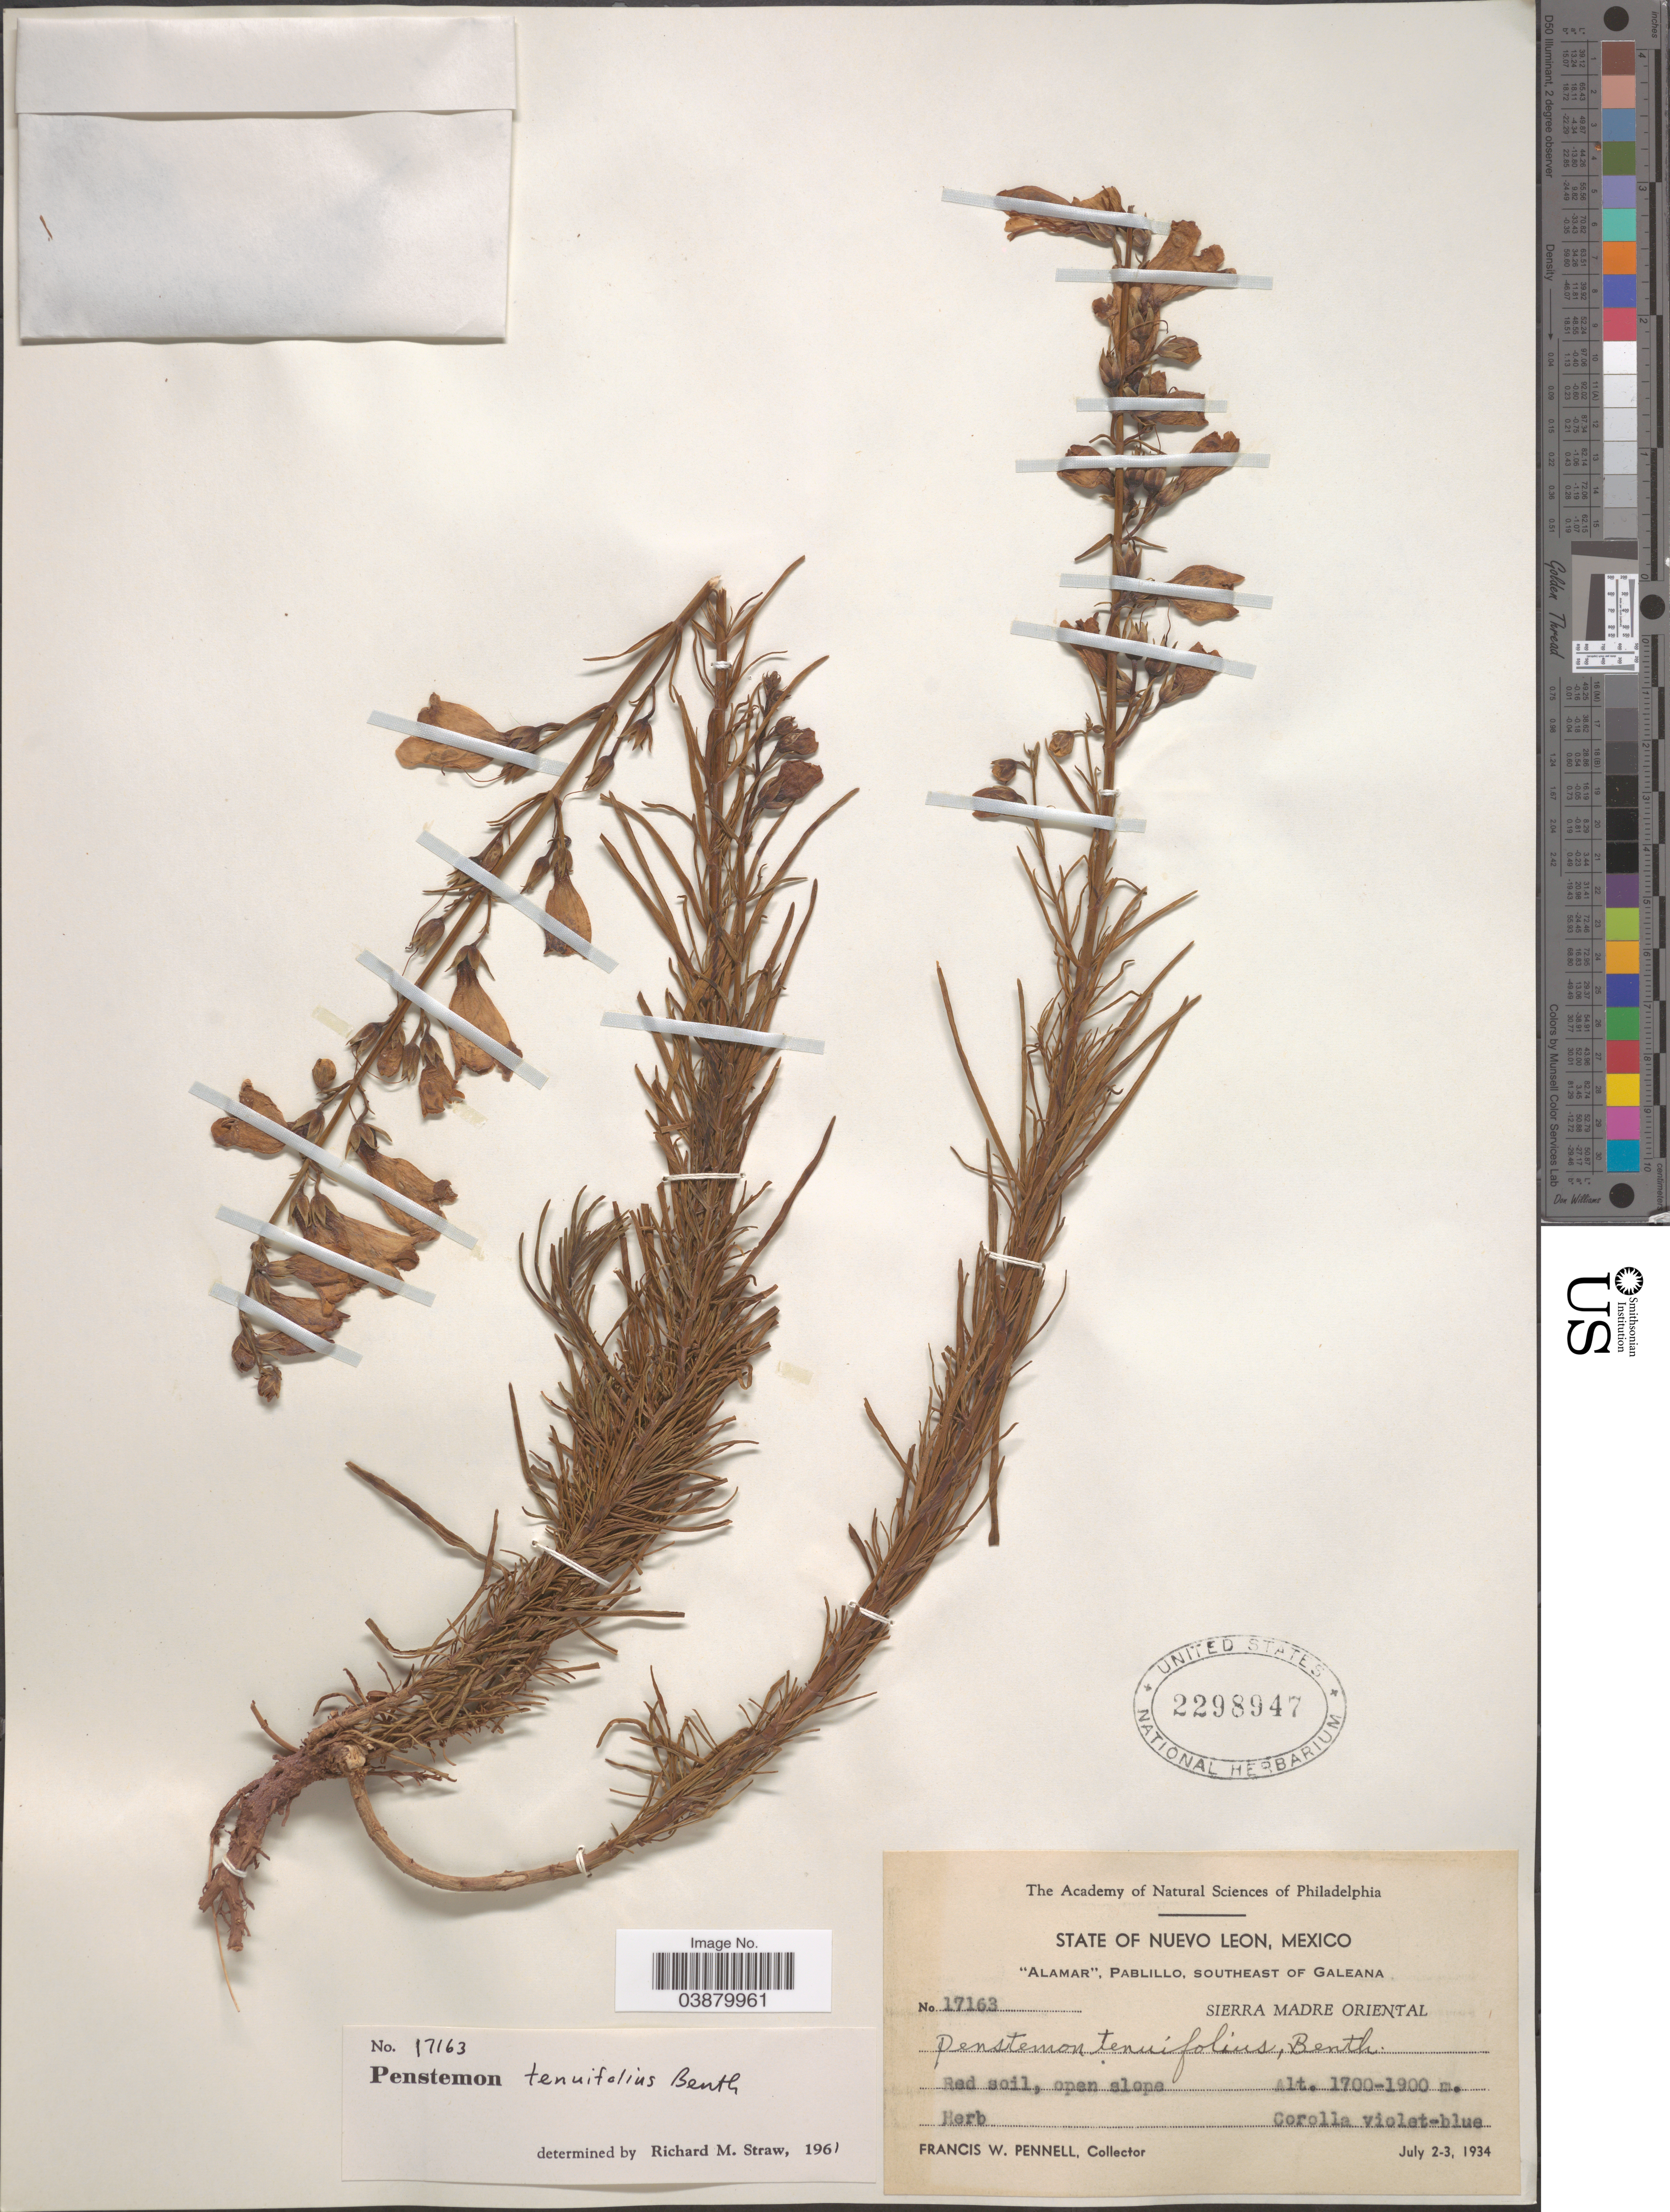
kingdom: Plantae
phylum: Tracheophyta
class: Magnoliopsida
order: Lamiales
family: Plantaginaceae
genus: Penstemon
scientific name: Penstemon tenuifolius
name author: Benth.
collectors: F. W. Pennell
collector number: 17163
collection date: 1934-07-02/1934-07-03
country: Mexico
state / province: Nuevo León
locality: Alamar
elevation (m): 1700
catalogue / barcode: US 2298947